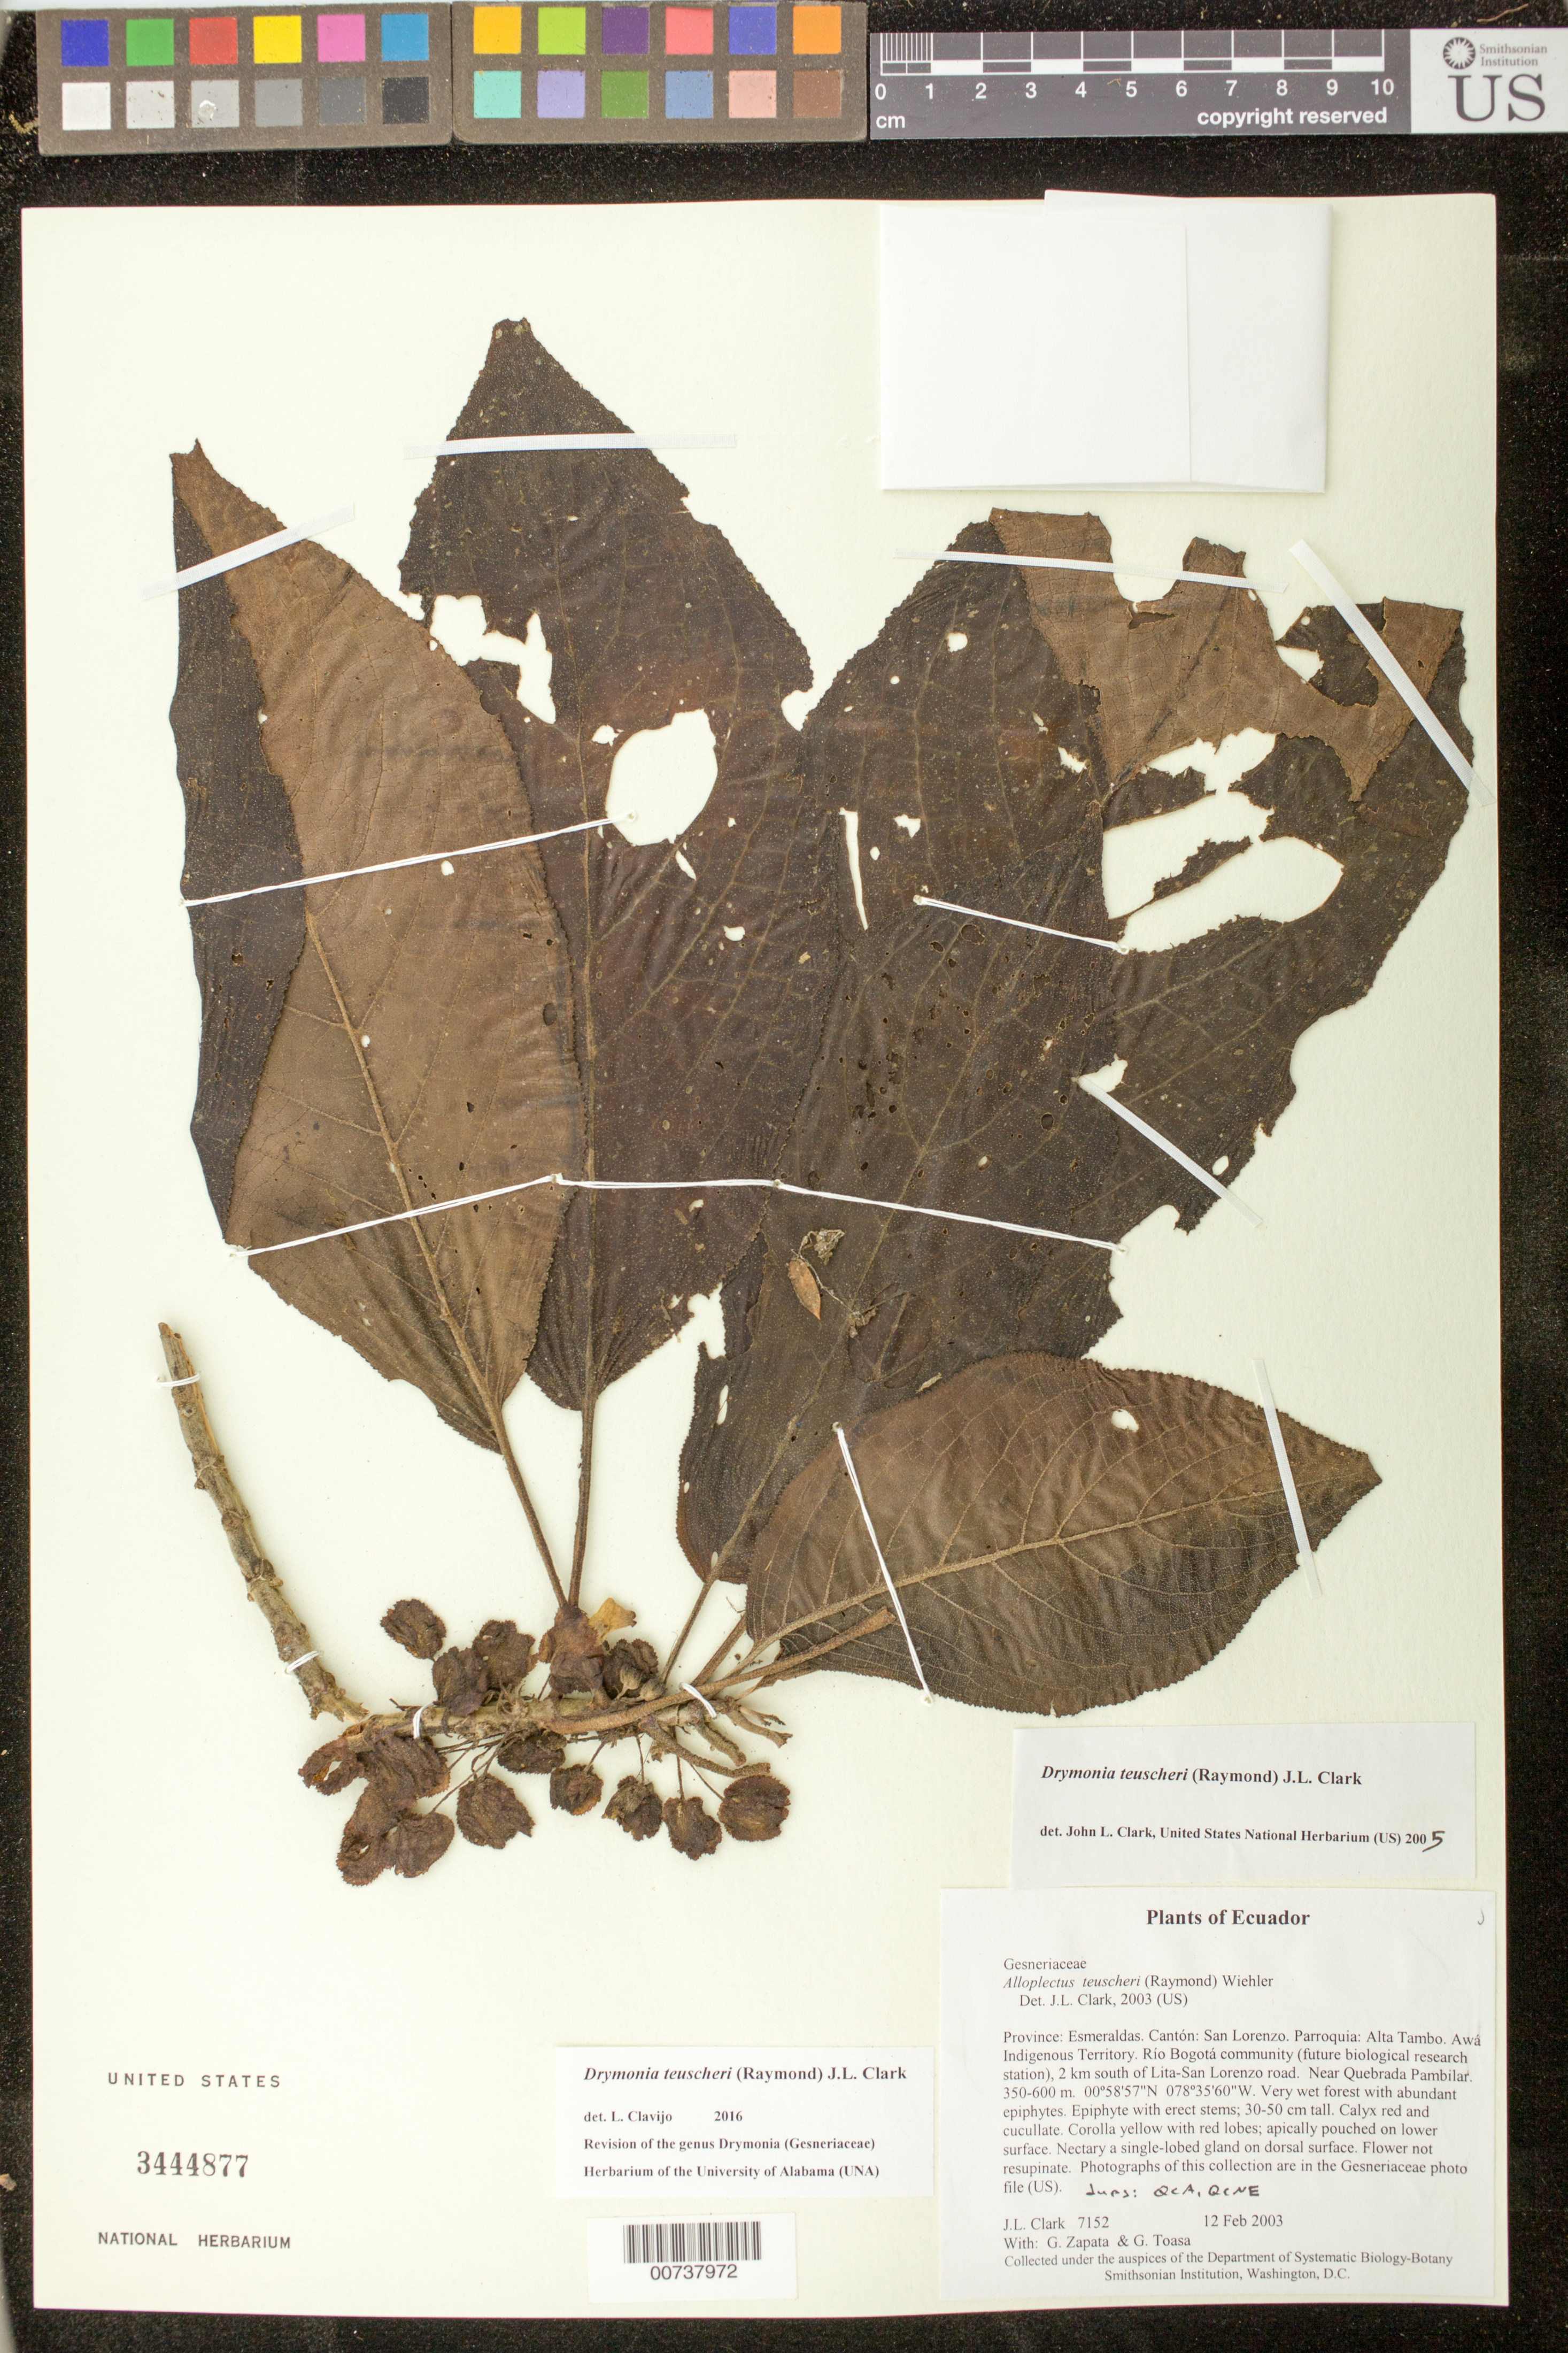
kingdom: Plantae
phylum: Tracheophyta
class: Magnoliopsida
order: Lamiales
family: Gesneriaceae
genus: Drymonia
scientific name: Drymonia teuscheri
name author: (Raymond) J.L. Clark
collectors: J. L. Clark, G. Zapata & G. Toasa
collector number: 7152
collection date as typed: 12 Feb 2003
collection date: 2003-02-12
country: Ecuador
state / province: Esmeraldas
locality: San Lorenzo. Parroquia: Alta Tambo. Awá Indigenous Territory. Río Bogotá community (future biological research station), 2 km south of Lita-San Lorenzo road. Near Quebrada Pambilar.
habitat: Very wet forest with abundant epiphytes.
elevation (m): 350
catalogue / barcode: US 3444877